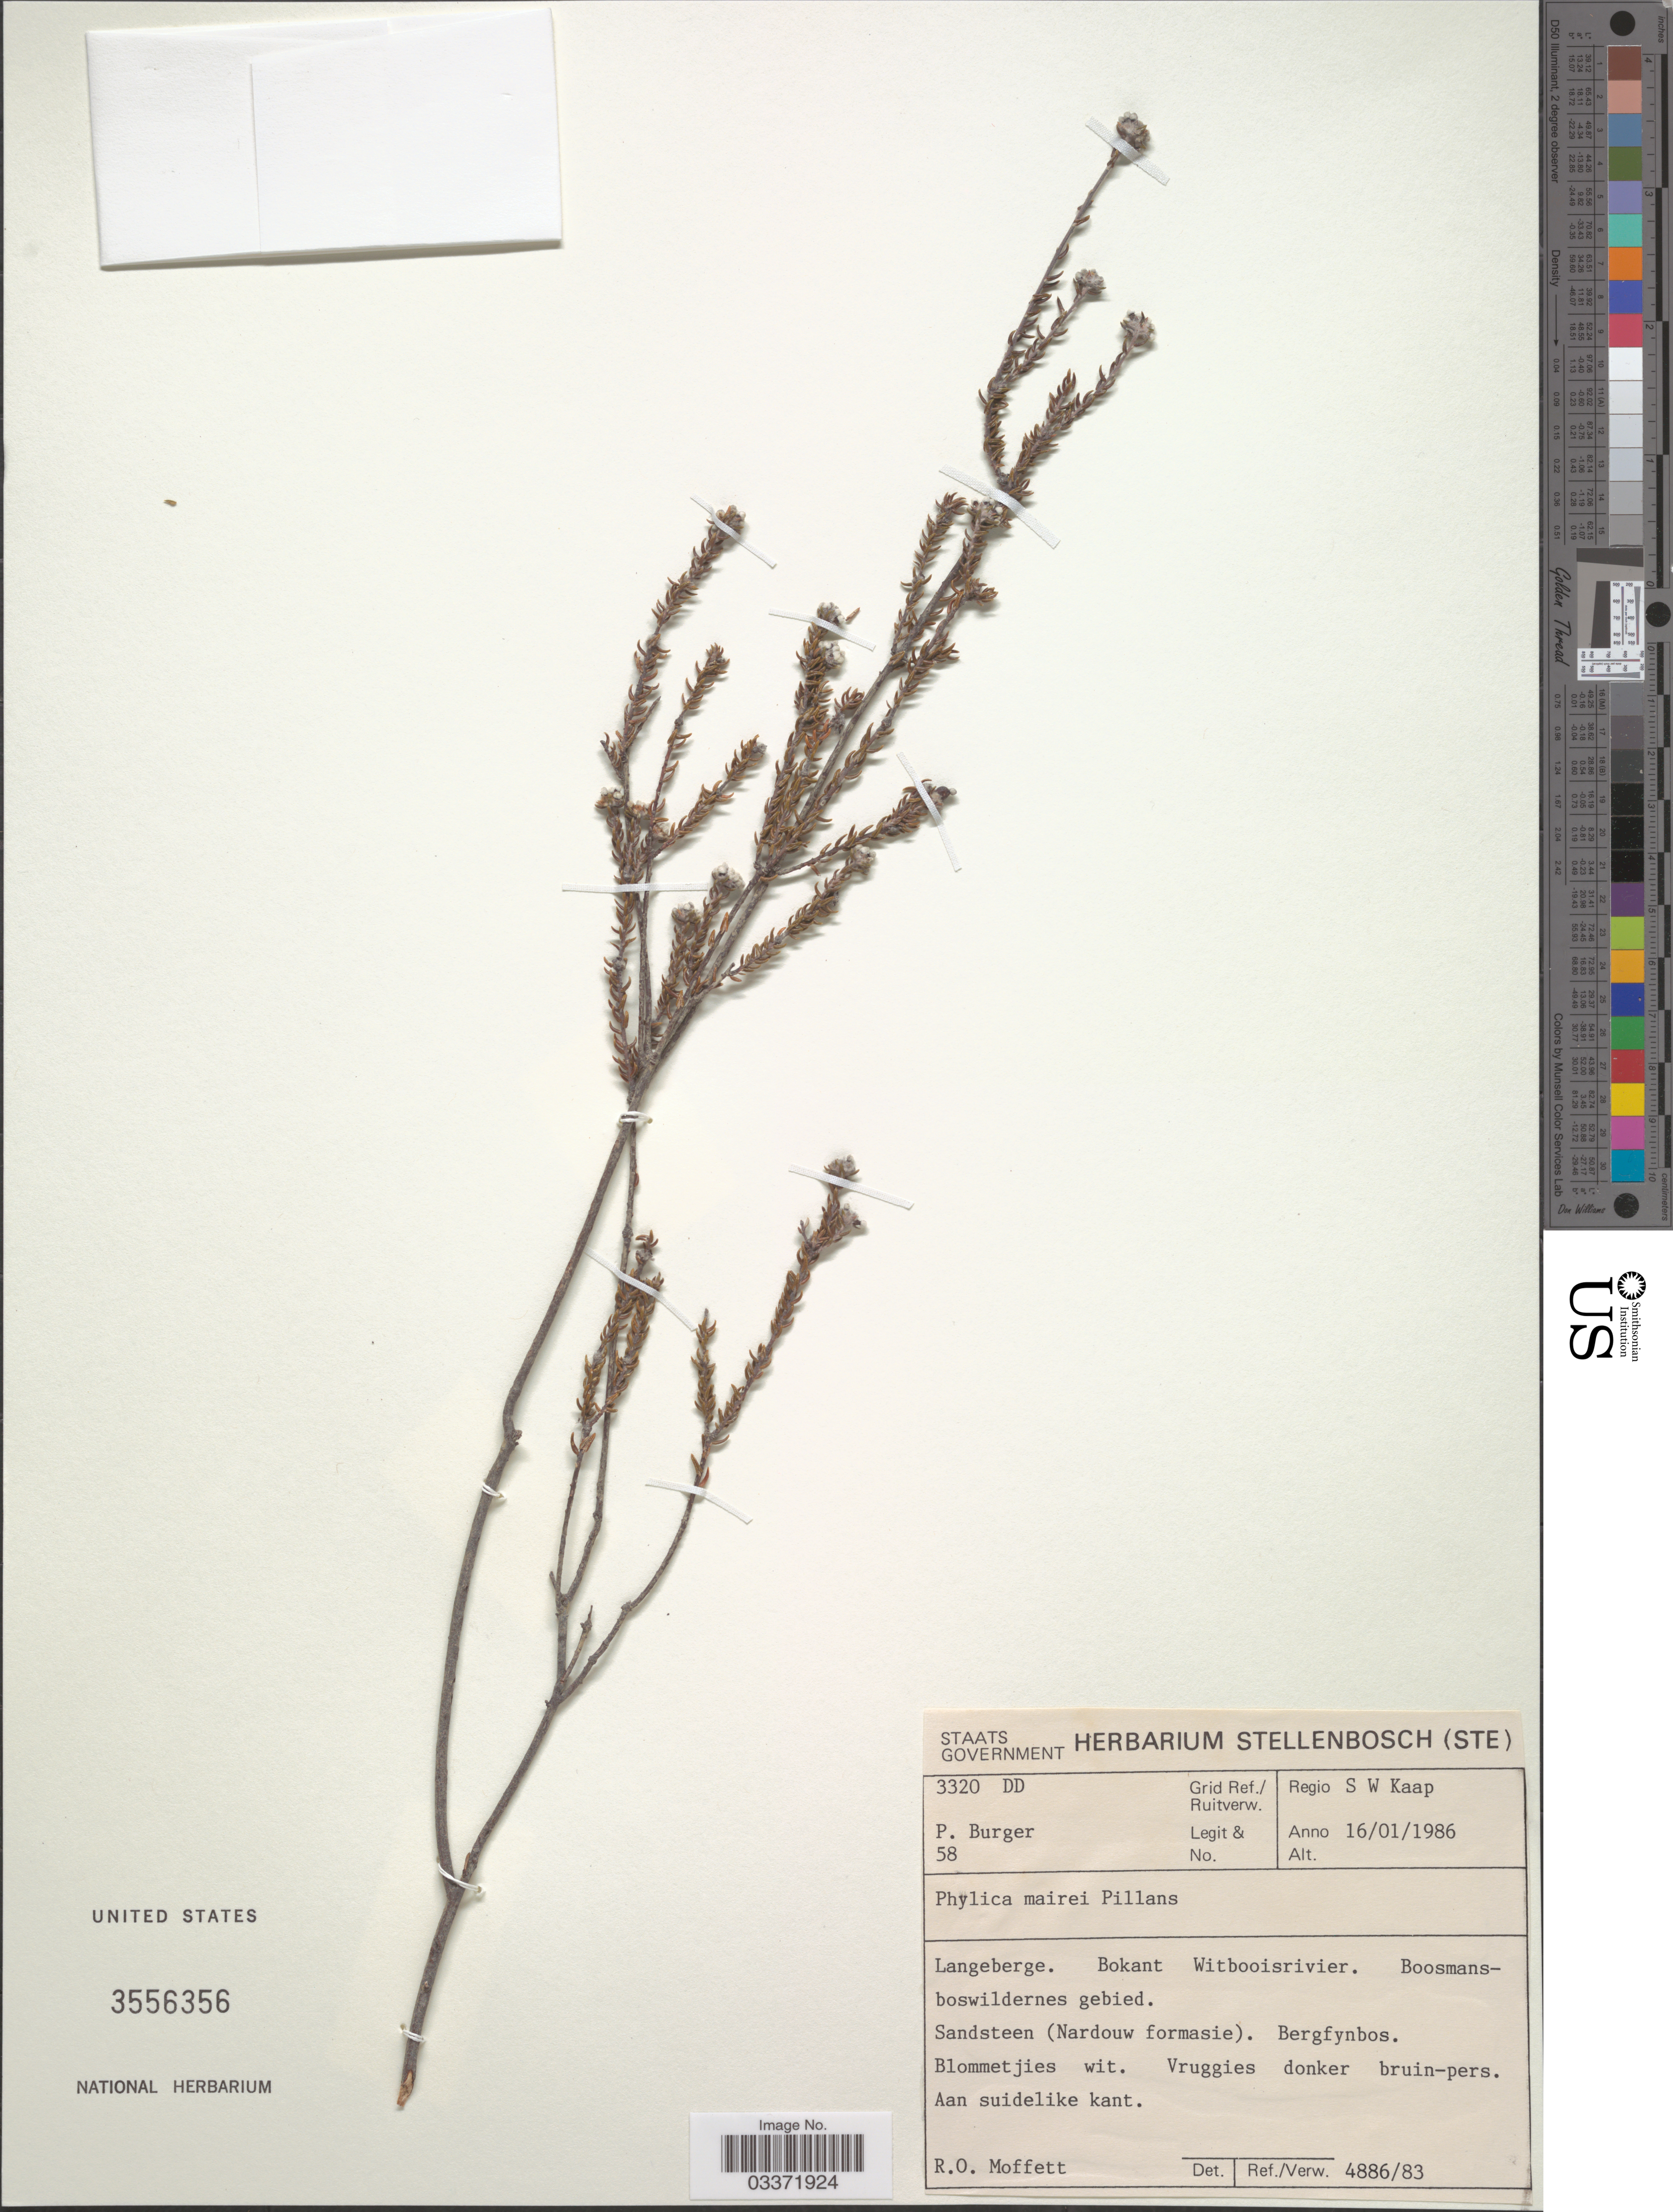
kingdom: Plantae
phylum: Tracheophyta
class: Magnoliopsida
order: Rosales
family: Rhamnaceae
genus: Phylica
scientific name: Phylica mairei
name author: Pillans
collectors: P. Burger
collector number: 58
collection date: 1986-01-16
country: South Africa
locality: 3320 DD Grid Ref./Ruitverw. Regio S W Kaap. Langeberg. Bokant Witbooisrivier. Boosmansboswildernis gebied.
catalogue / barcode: US 3556356